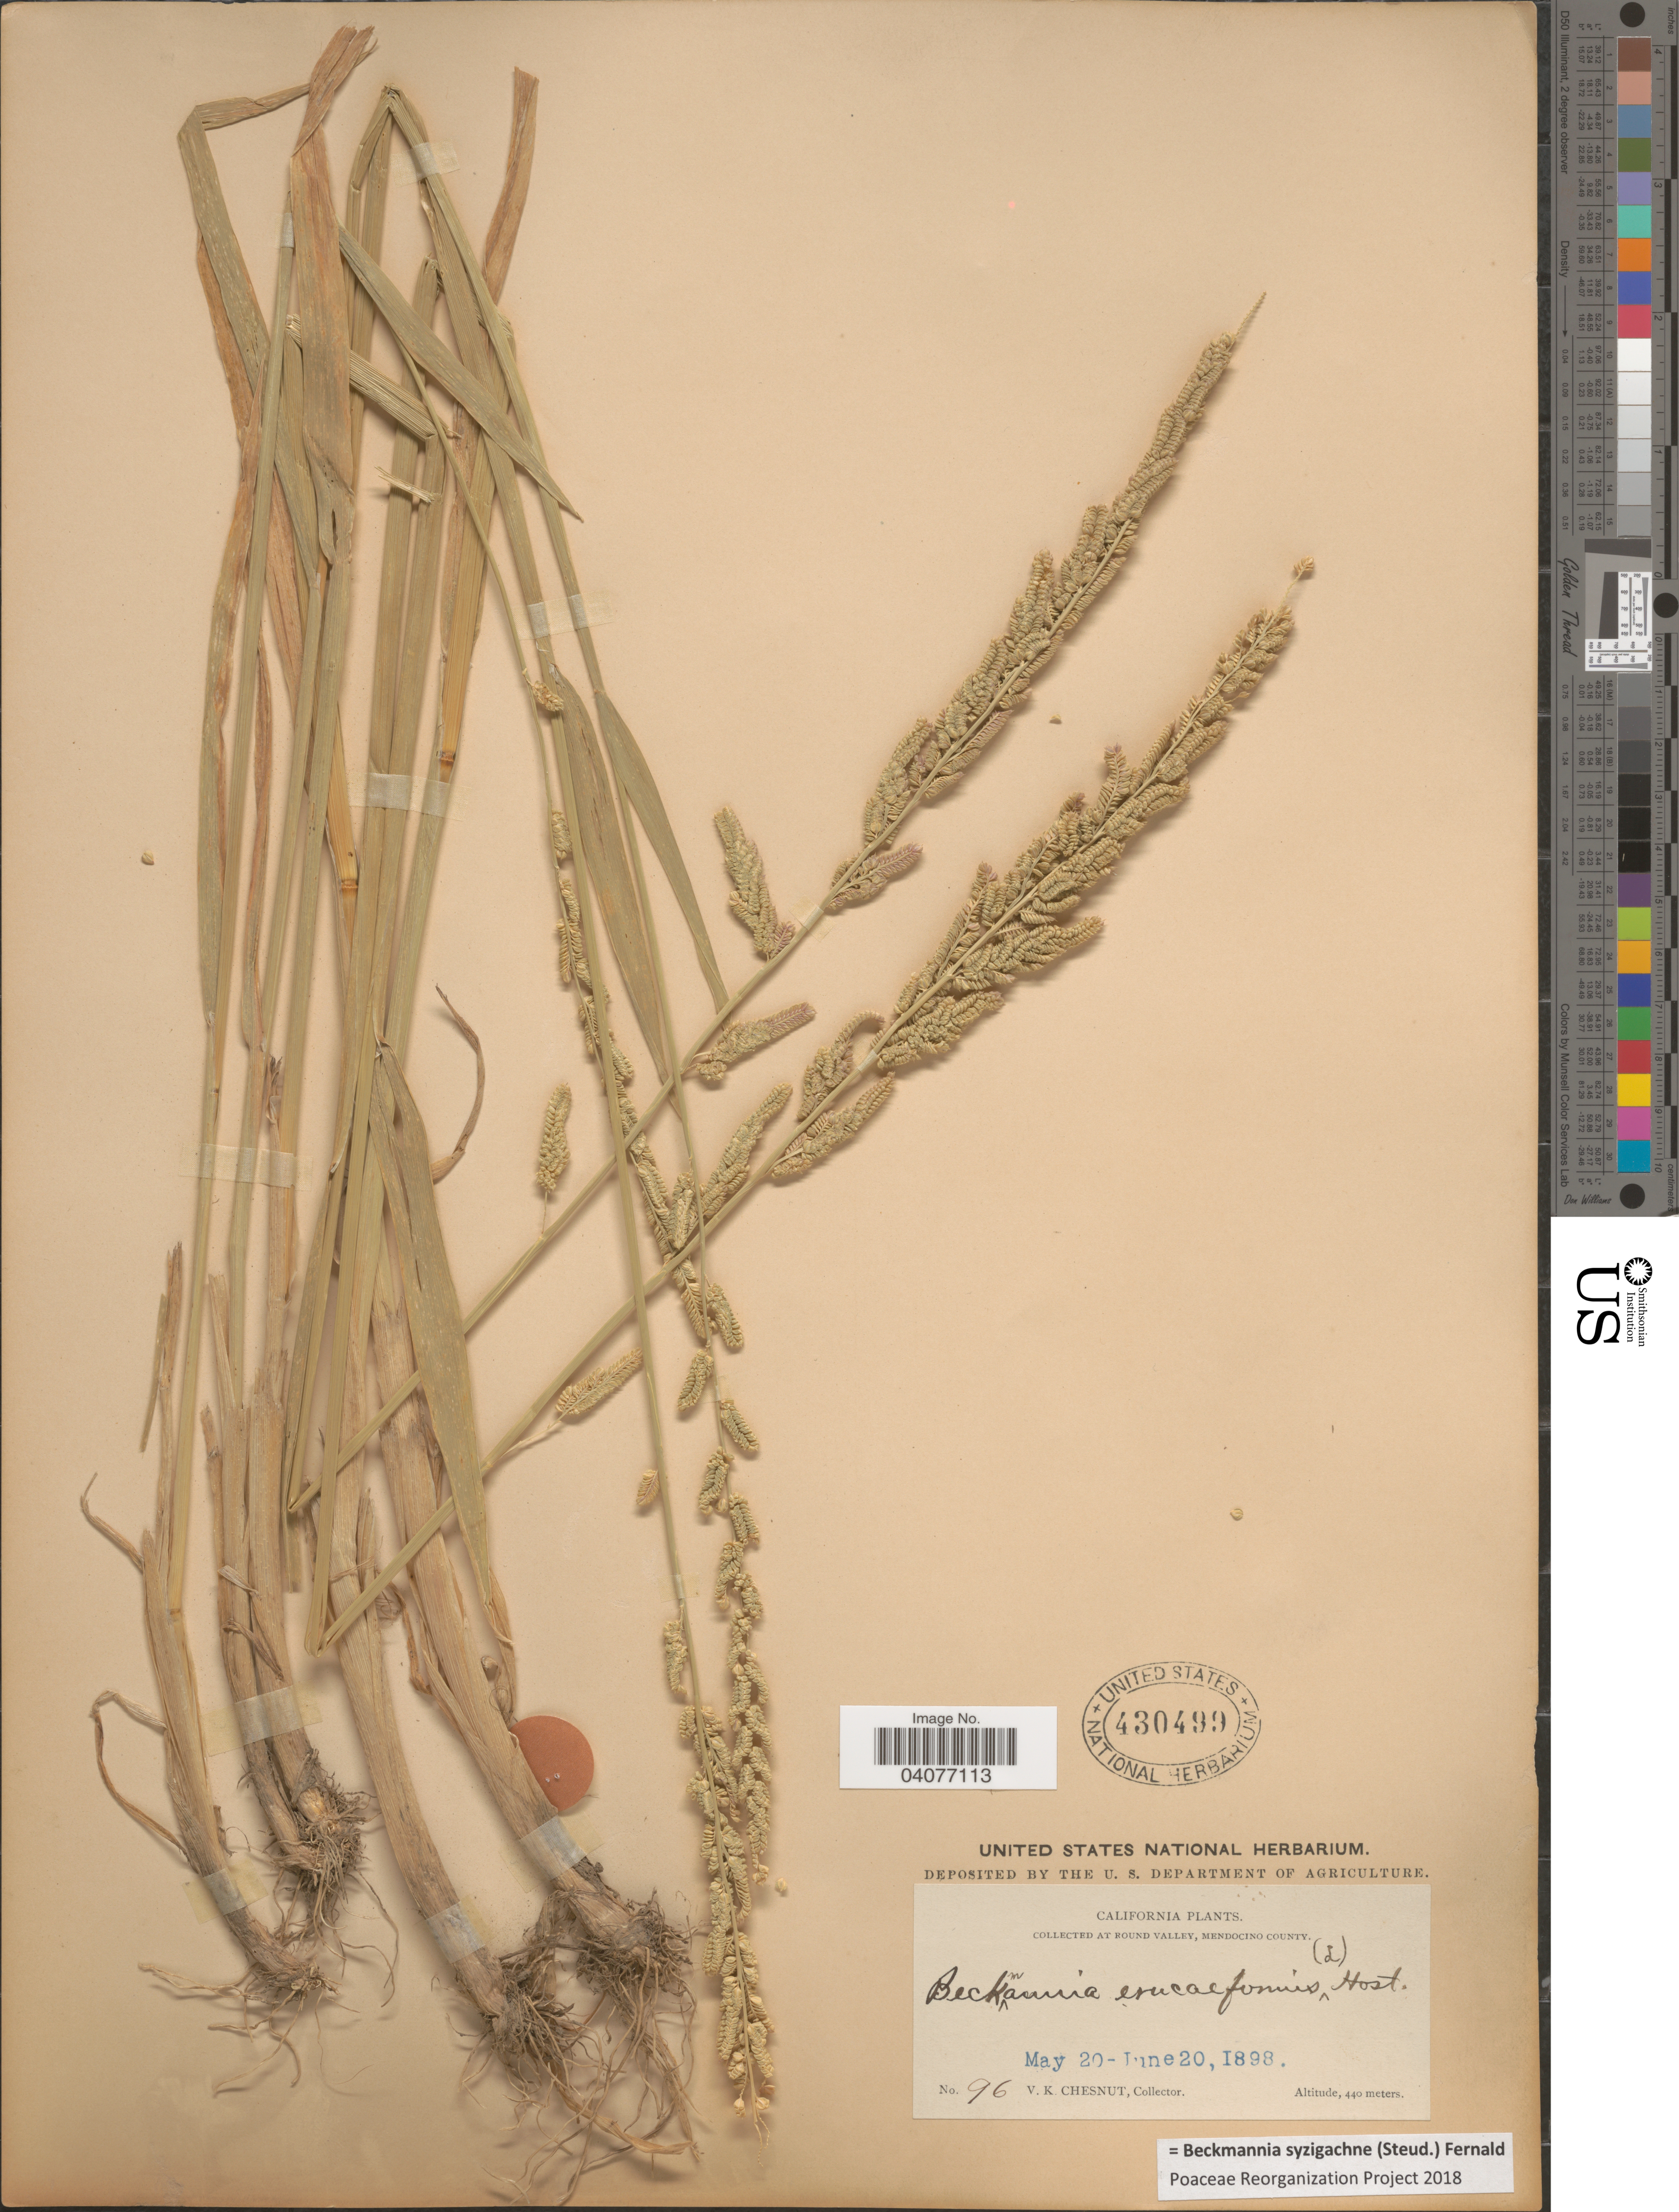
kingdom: Plantae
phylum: Tracheophyta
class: Liliopsida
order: Poales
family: Poaceae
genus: Beckmannia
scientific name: Beckmannia syzigachne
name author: (Steud.) Fernald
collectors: V. Chesnut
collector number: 96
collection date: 1898-05-20/1898-06-20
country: United States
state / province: California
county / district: Mendocino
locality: At Round Valley, Mendocino County.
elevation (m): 440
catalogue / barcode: US 430499